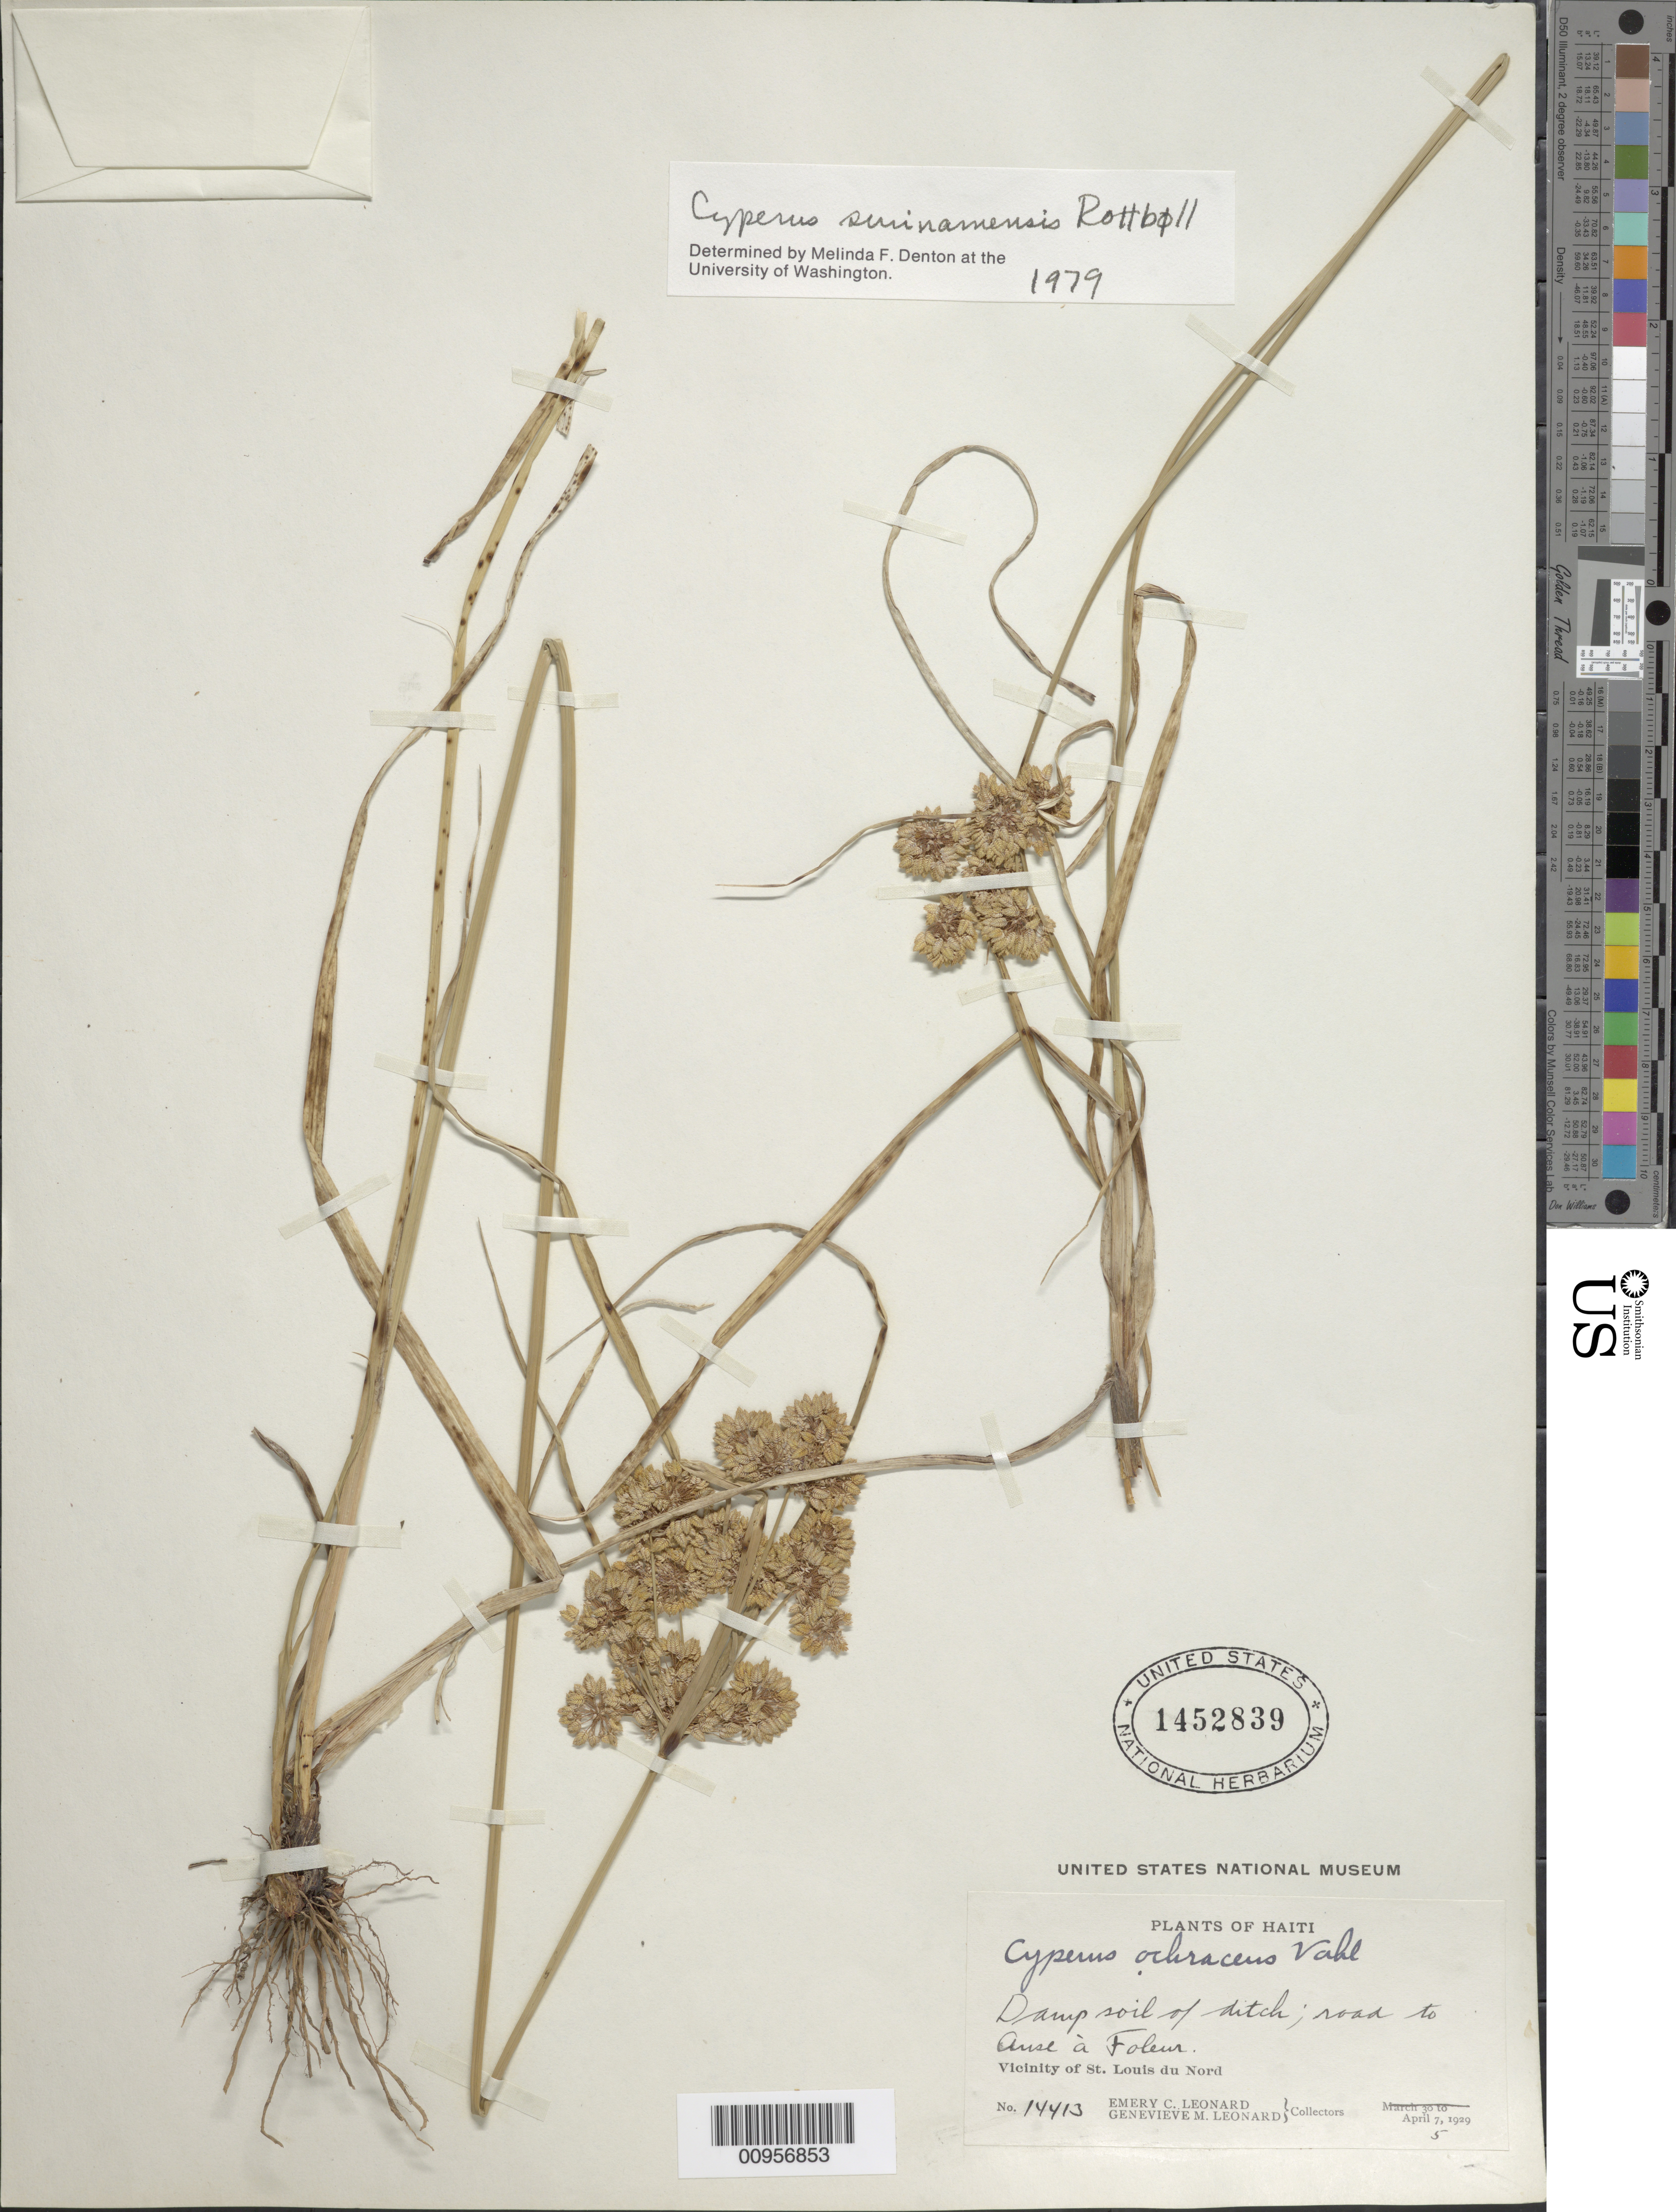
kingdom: Plantae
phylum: Tracheophyta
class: Liliopsida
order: Poales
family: Cyperaceae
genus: Cyperus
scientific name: Cyperus surinamensis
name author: Rottb.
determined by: Denton, M. F.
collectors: E. C. Leonard & G. M. Leonard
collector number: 14413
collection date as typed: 05 Apr 1929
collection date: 1929-04-05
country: Haiti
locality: Vicinity of St. Louis du Nord, ditch, road to Anse à Foleur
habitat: Damp soil of ditch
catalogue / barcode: US 1452839